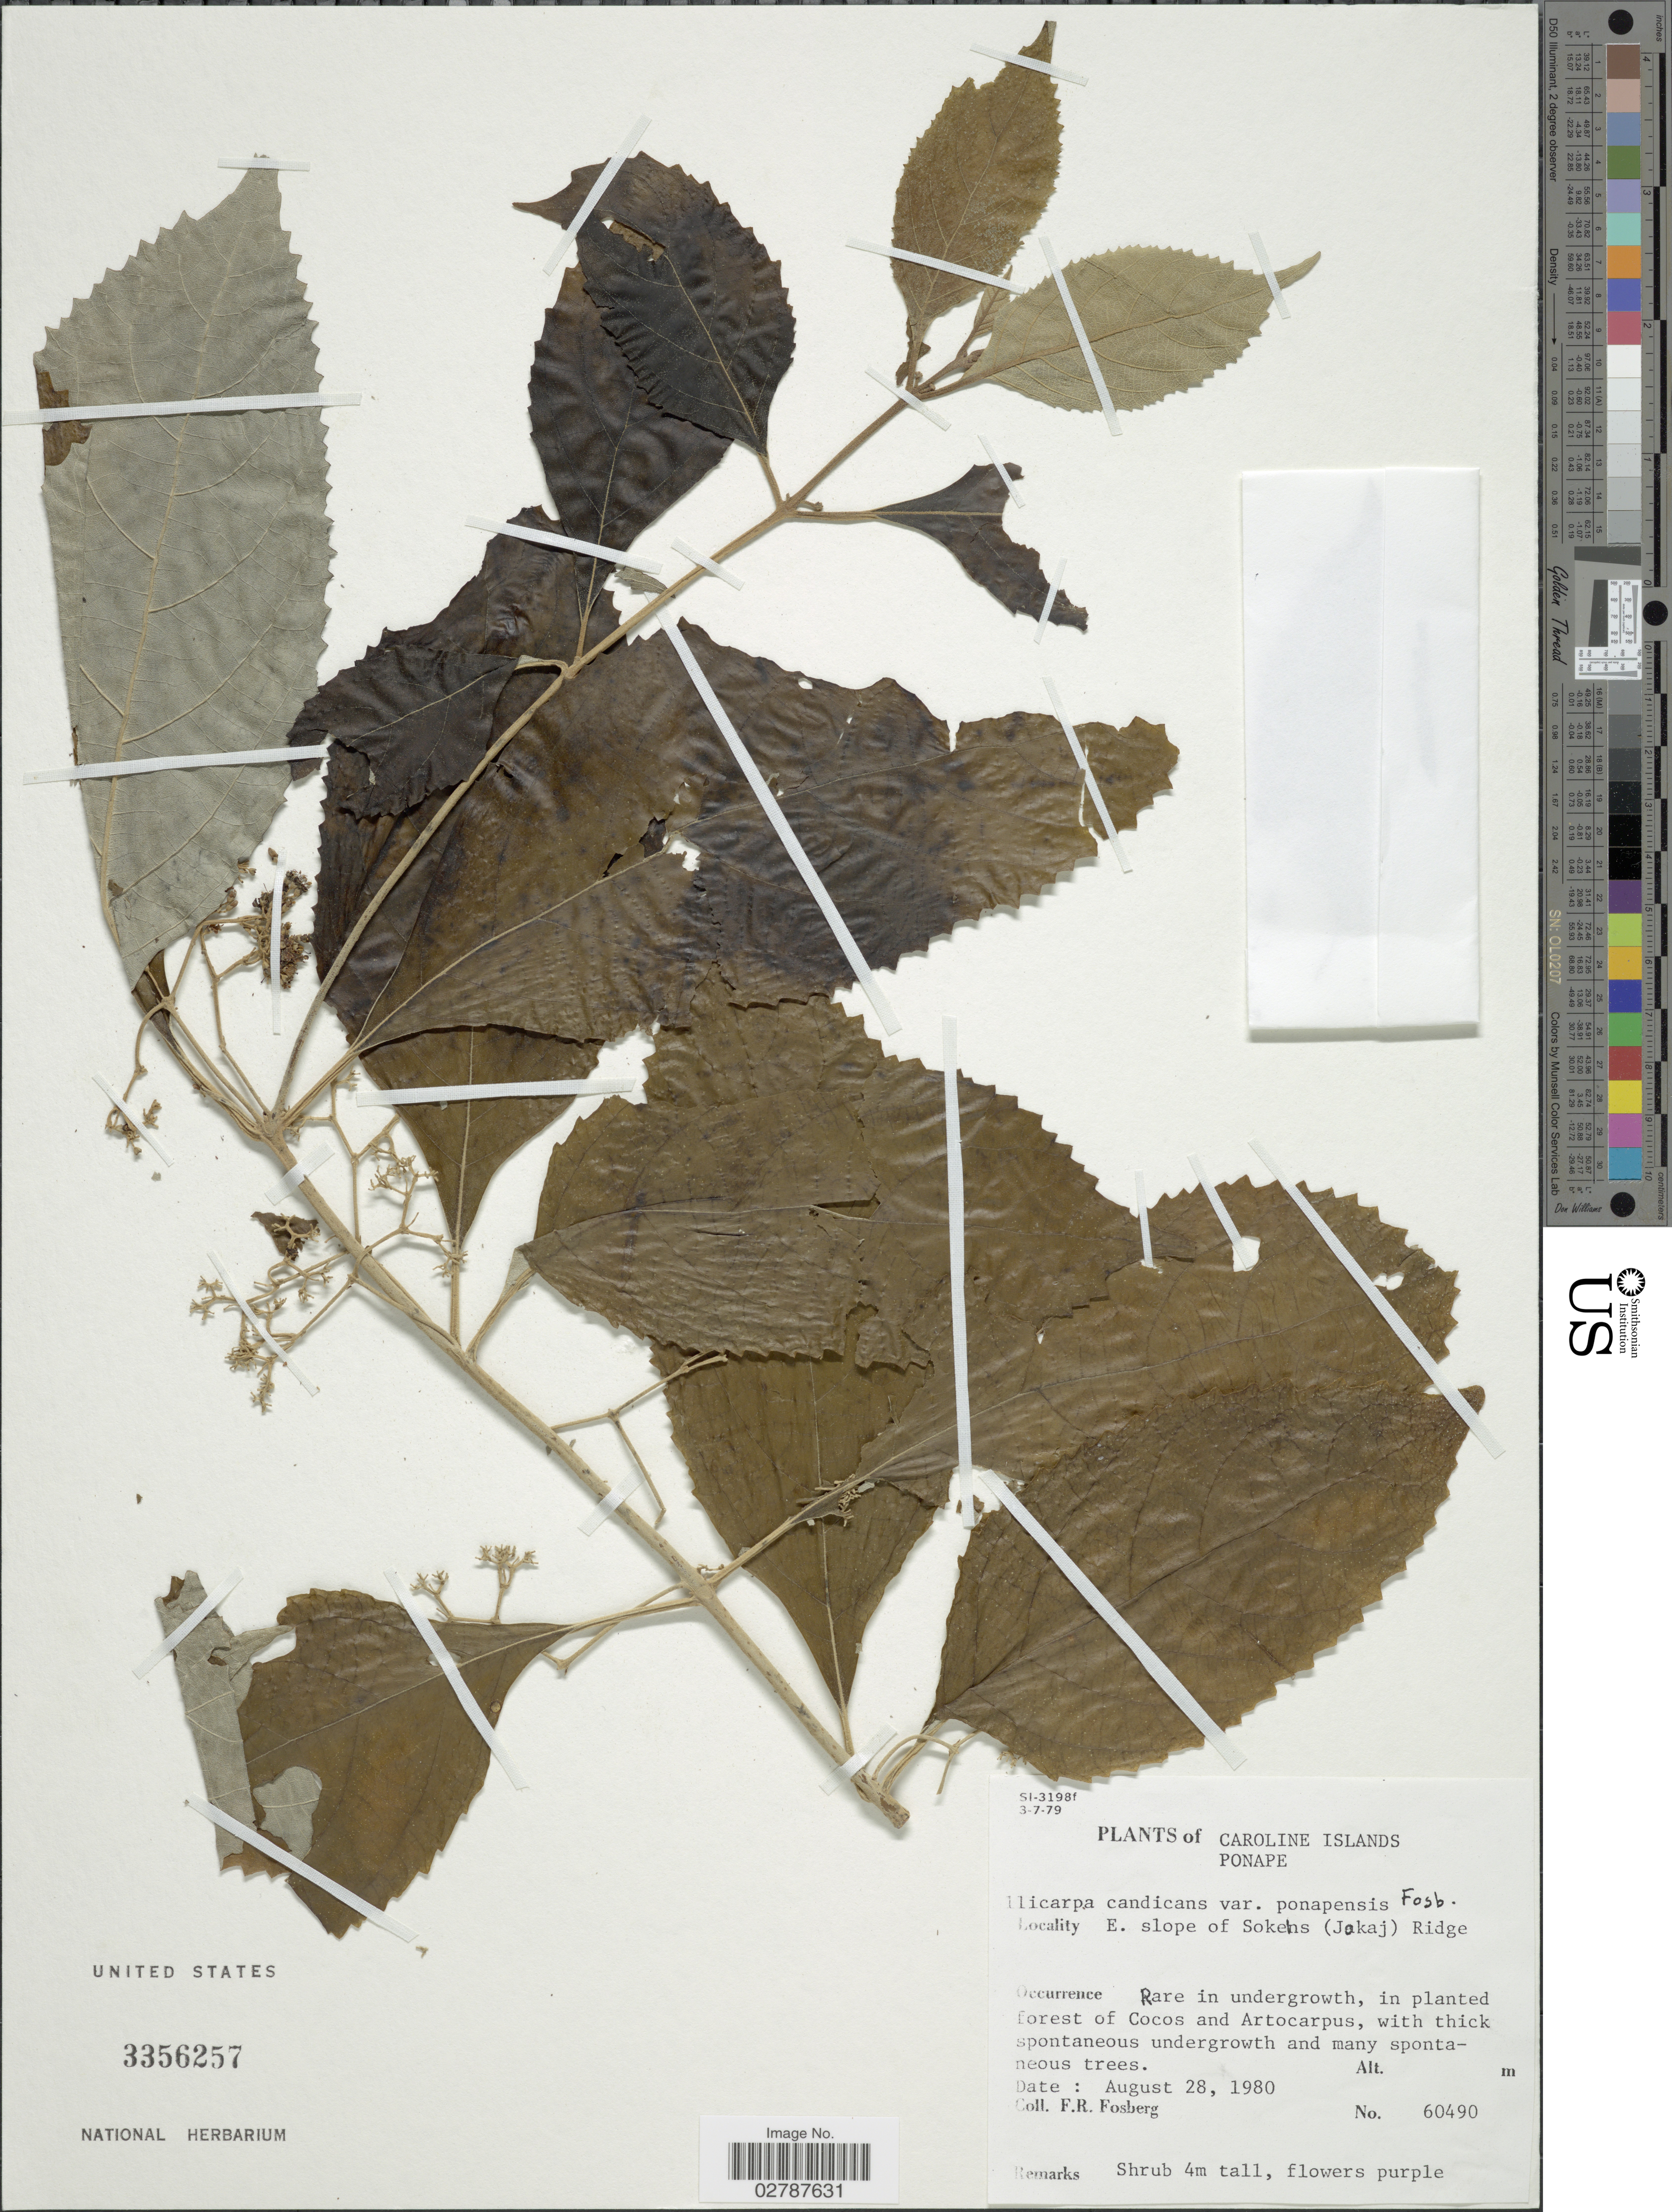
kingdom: Plantae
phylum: Tracheophyta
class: Magnoliopsida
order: Lamiales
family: Lamiaceae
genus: Callicarpa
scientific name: Callicarpa candicans var. ponapensis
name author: Fosberg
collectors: F. R. Fosberg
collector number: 60490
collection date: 1980-08-28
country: Micronesia, Federated States of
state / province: Pohnpei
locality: E. slope of Sokehs (Jokaj) Ridge, Ponape, Caroline Islands.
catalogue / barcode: US 3356257